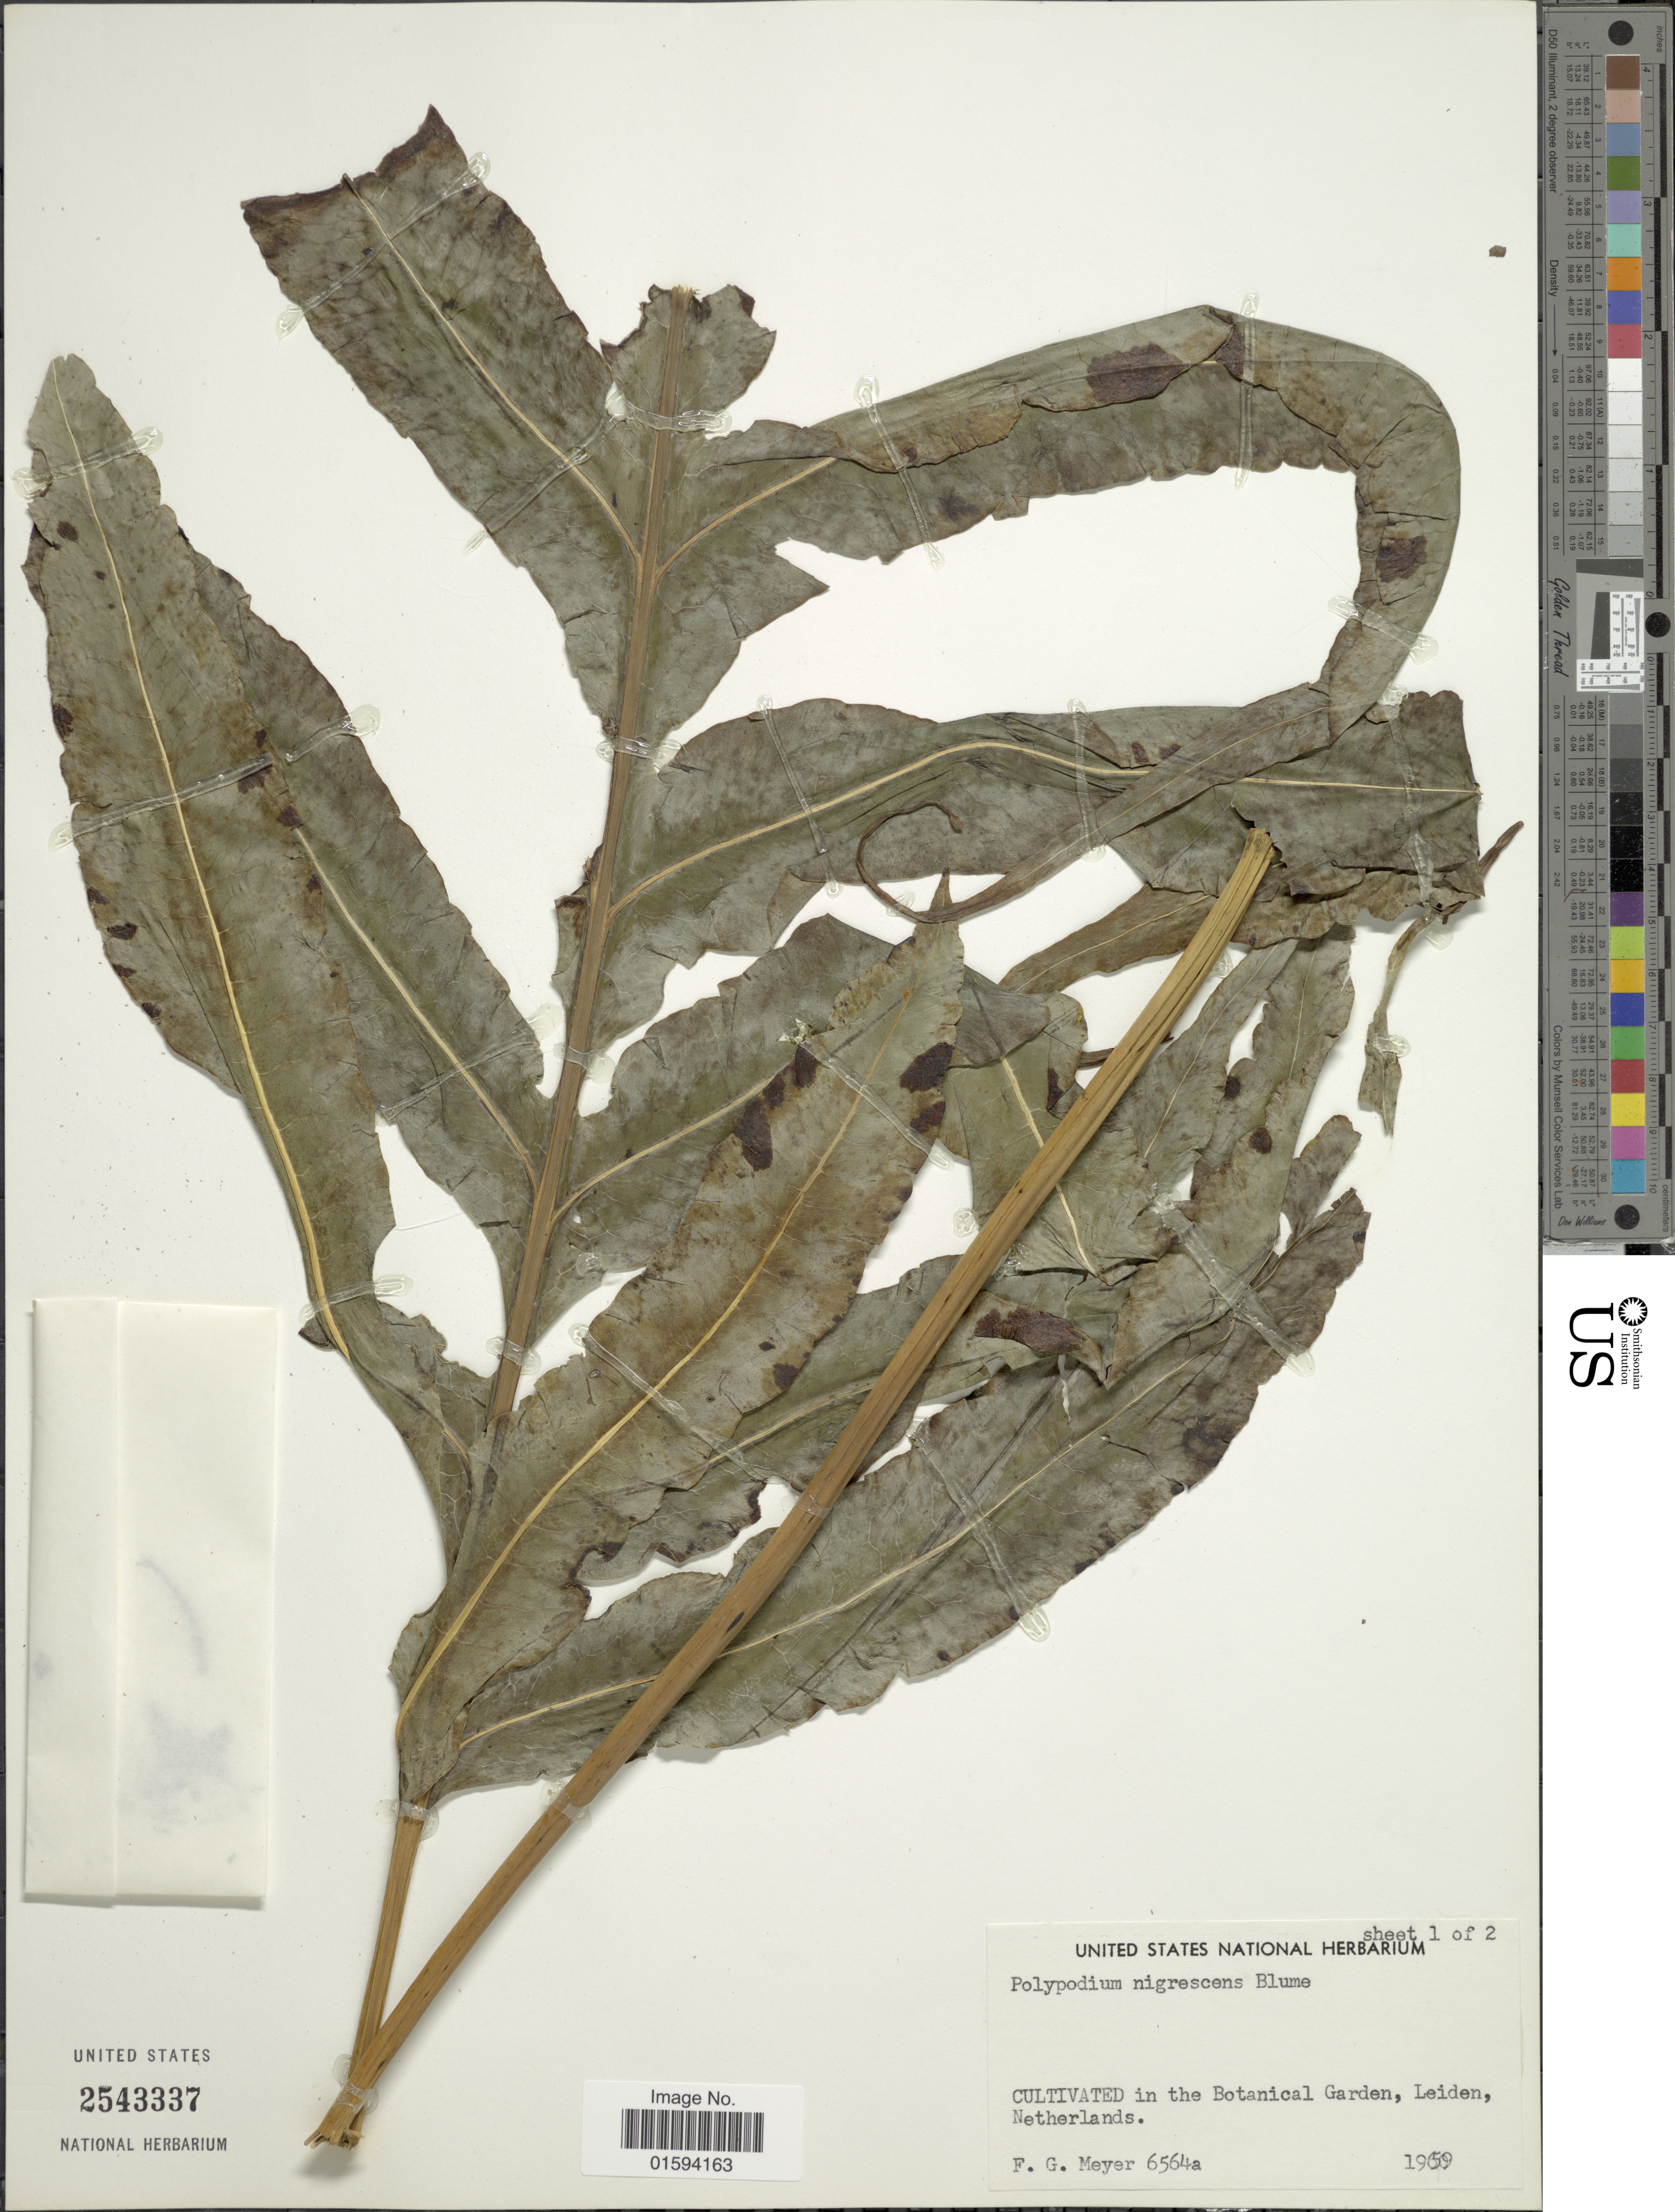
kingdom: Plantae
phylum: Tracheophyta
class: Polypodiopsida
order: Polypodiales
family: Polypodiaceae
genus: Polypodium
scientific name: Polypodium nigrescens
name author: Blume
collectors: F. G. Meyer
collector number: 6564a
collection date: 1959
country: Netherlands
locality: In the Botanical Gardens, Leiden, Netherlands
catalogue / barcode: US 2543337